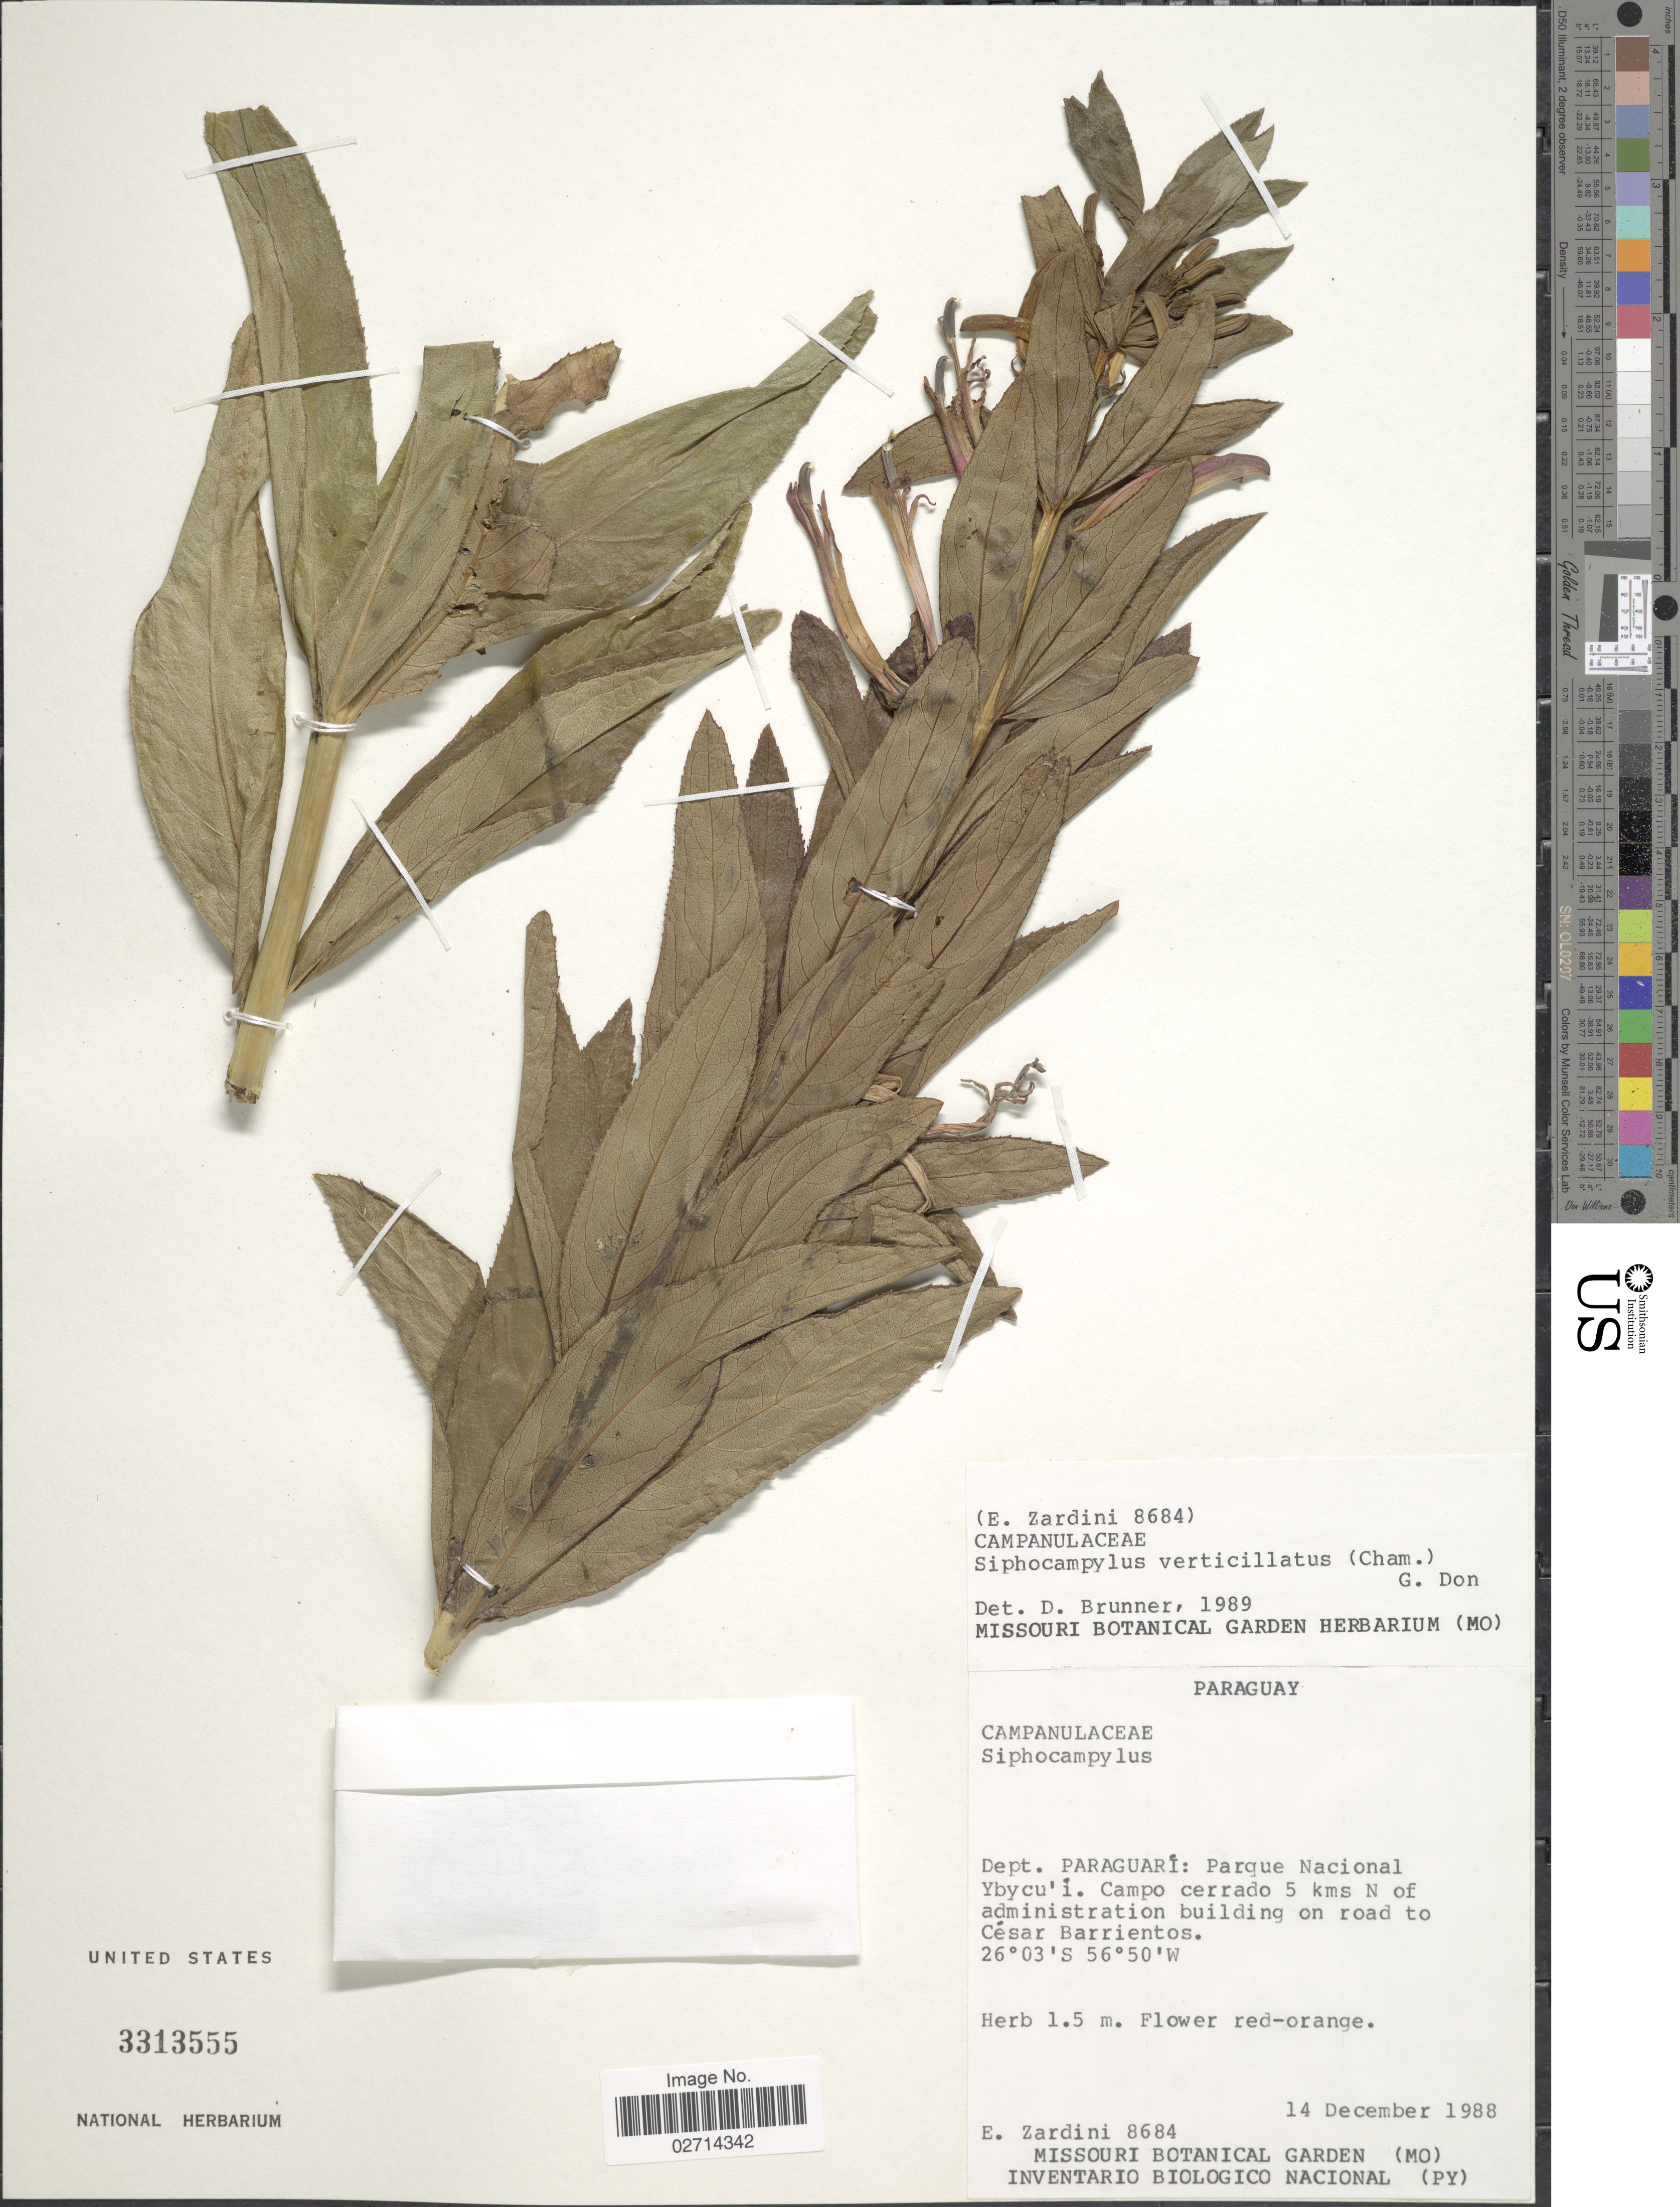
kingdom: Plantae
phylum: Tracheophyta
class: Magnoliopsida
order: Asterales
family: Campanulaceae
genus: Siphocampylus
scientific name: Siphocampylus verticillatus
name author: (Cham.) G. Don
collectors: E. M. Zardini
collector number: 8684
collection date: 1988-12-14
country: Paraguay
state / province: Paraguari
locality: Parque Nacional Ybycu'i, Campo cerrado 5 kms N of adminstration building on road to Cesar Barrientos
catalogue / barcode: US 3313555